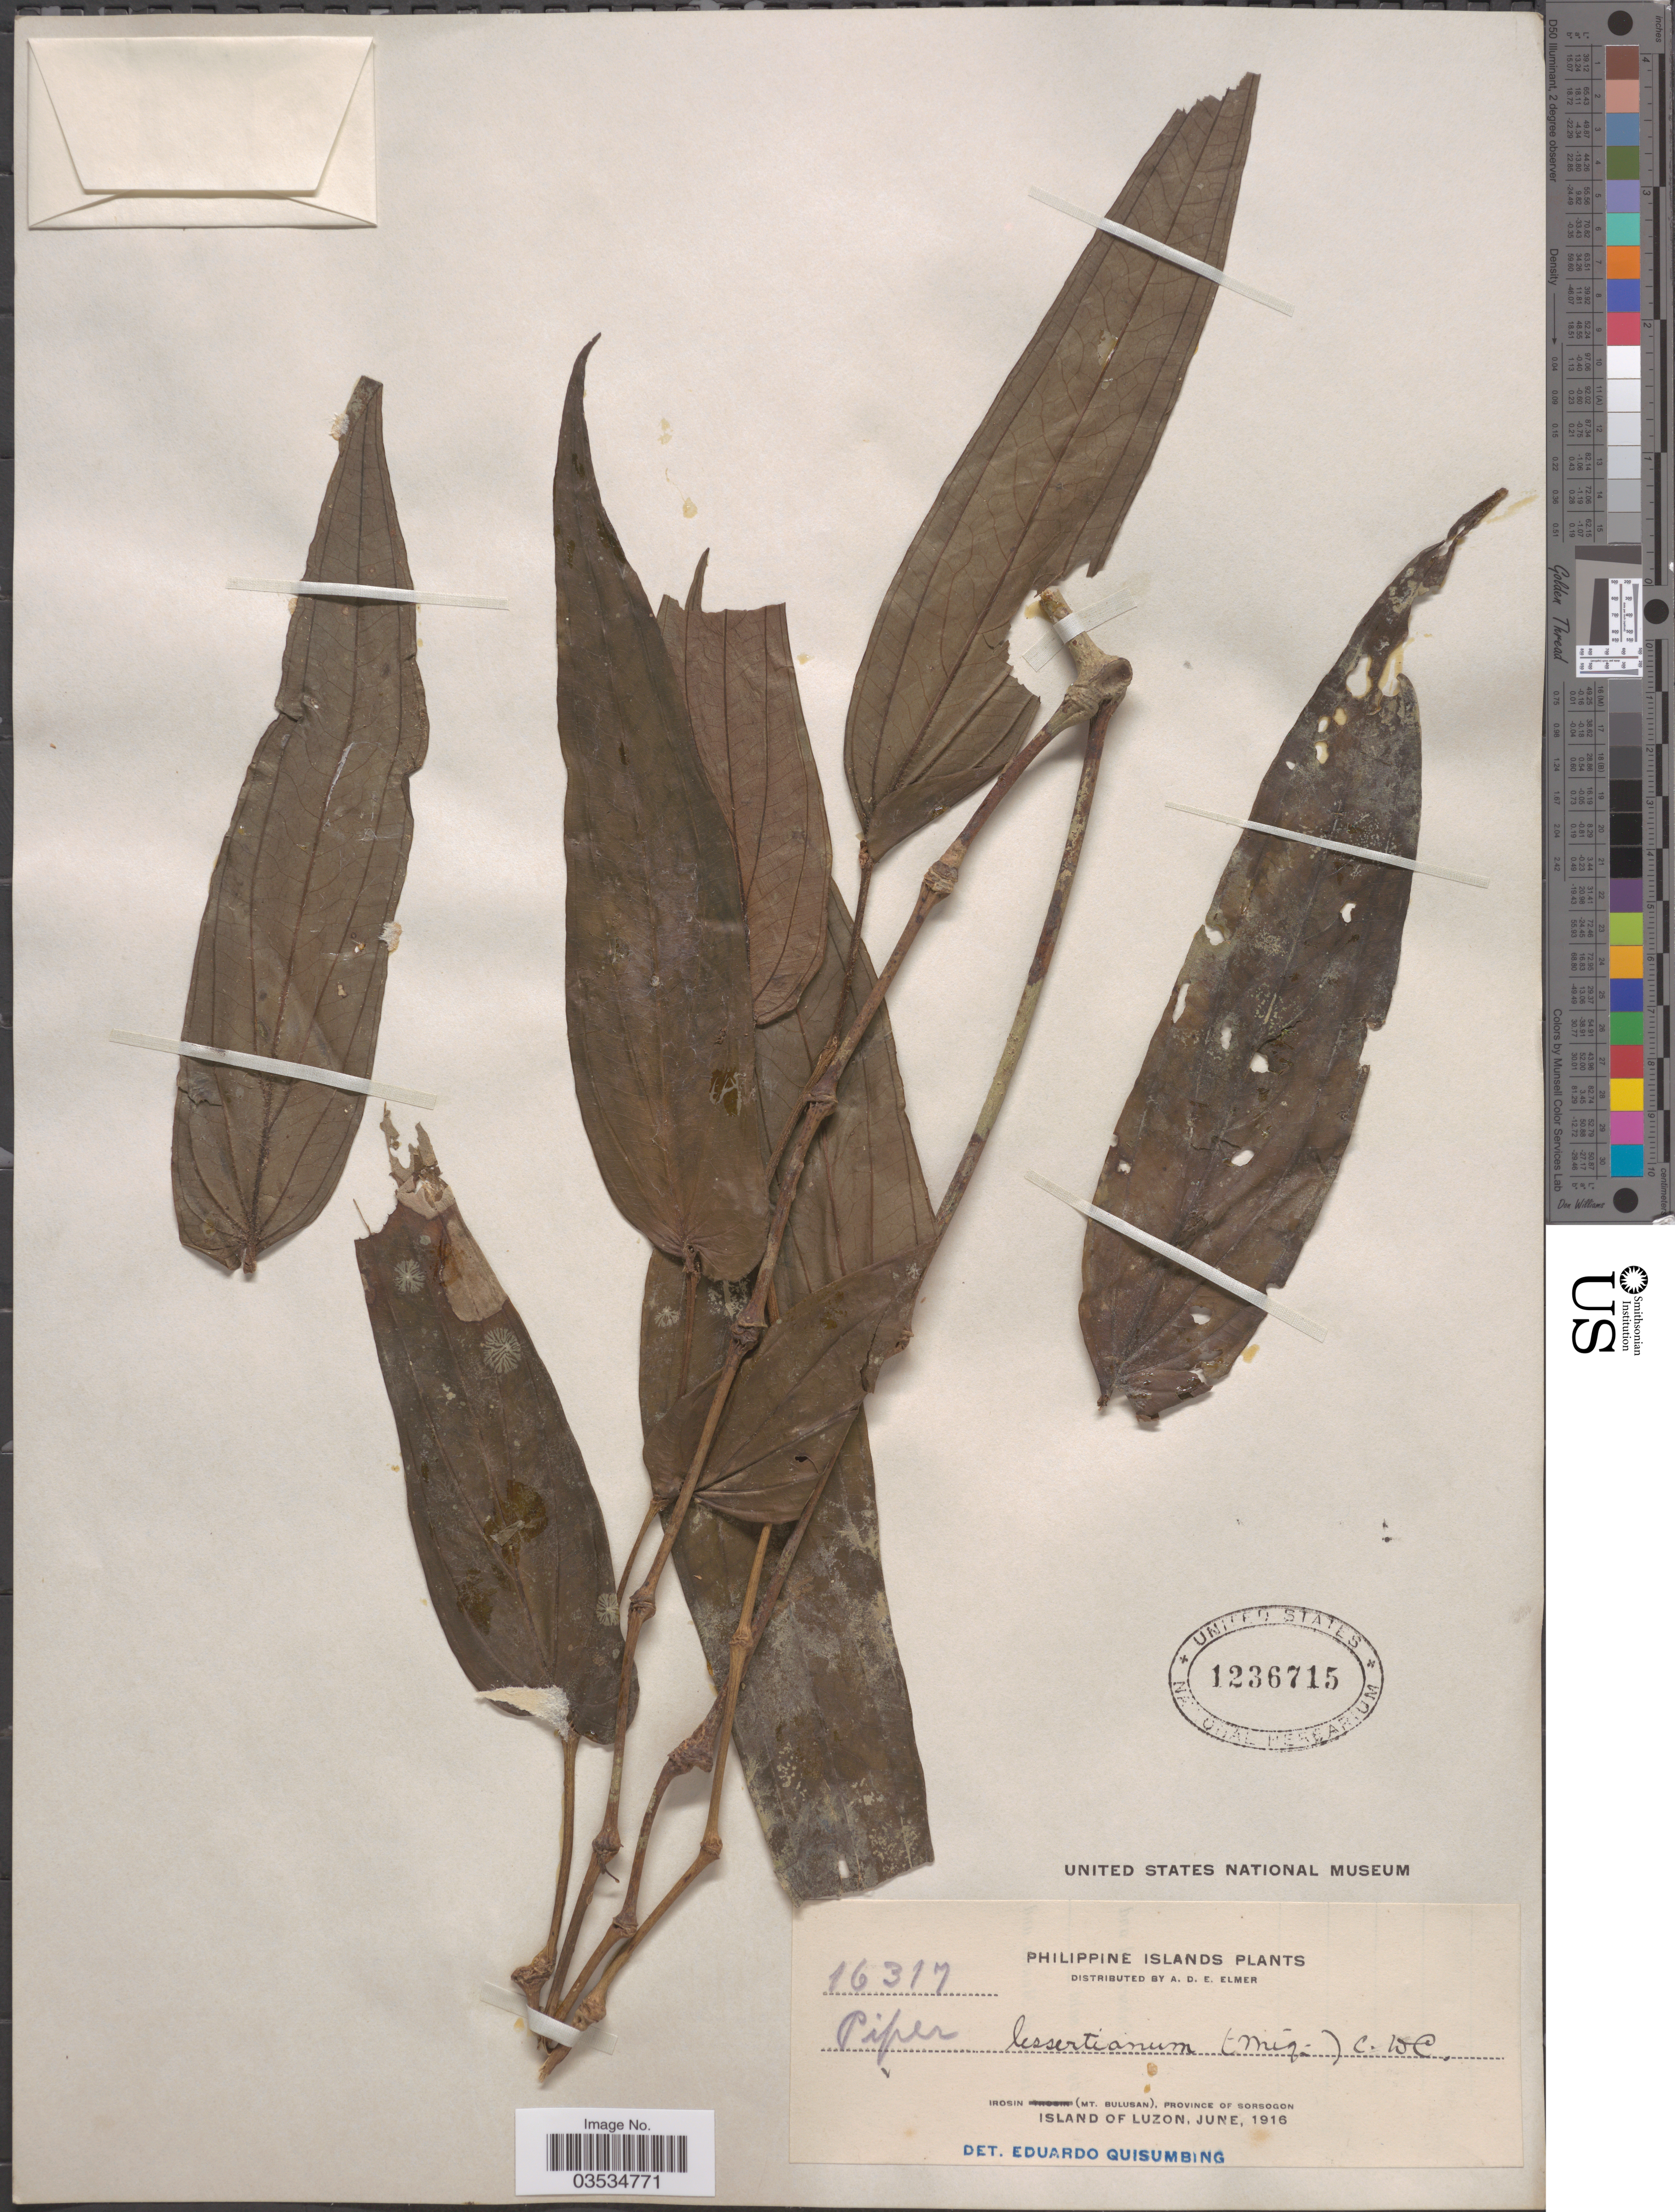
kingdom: Plantae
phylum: Tracheophyta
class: Magnoliopsida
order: Piperales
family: Piperaceae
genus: Piper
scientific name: Piper lessertianum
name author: C. DC.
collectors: A. D. E. Elmer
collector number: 16317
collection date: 1916-06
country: Philippines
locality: Philippine Islands. Irosin (Mt. Bulusan), Province of Sorsogon. Island of Luzon.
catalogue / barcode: US 1236715